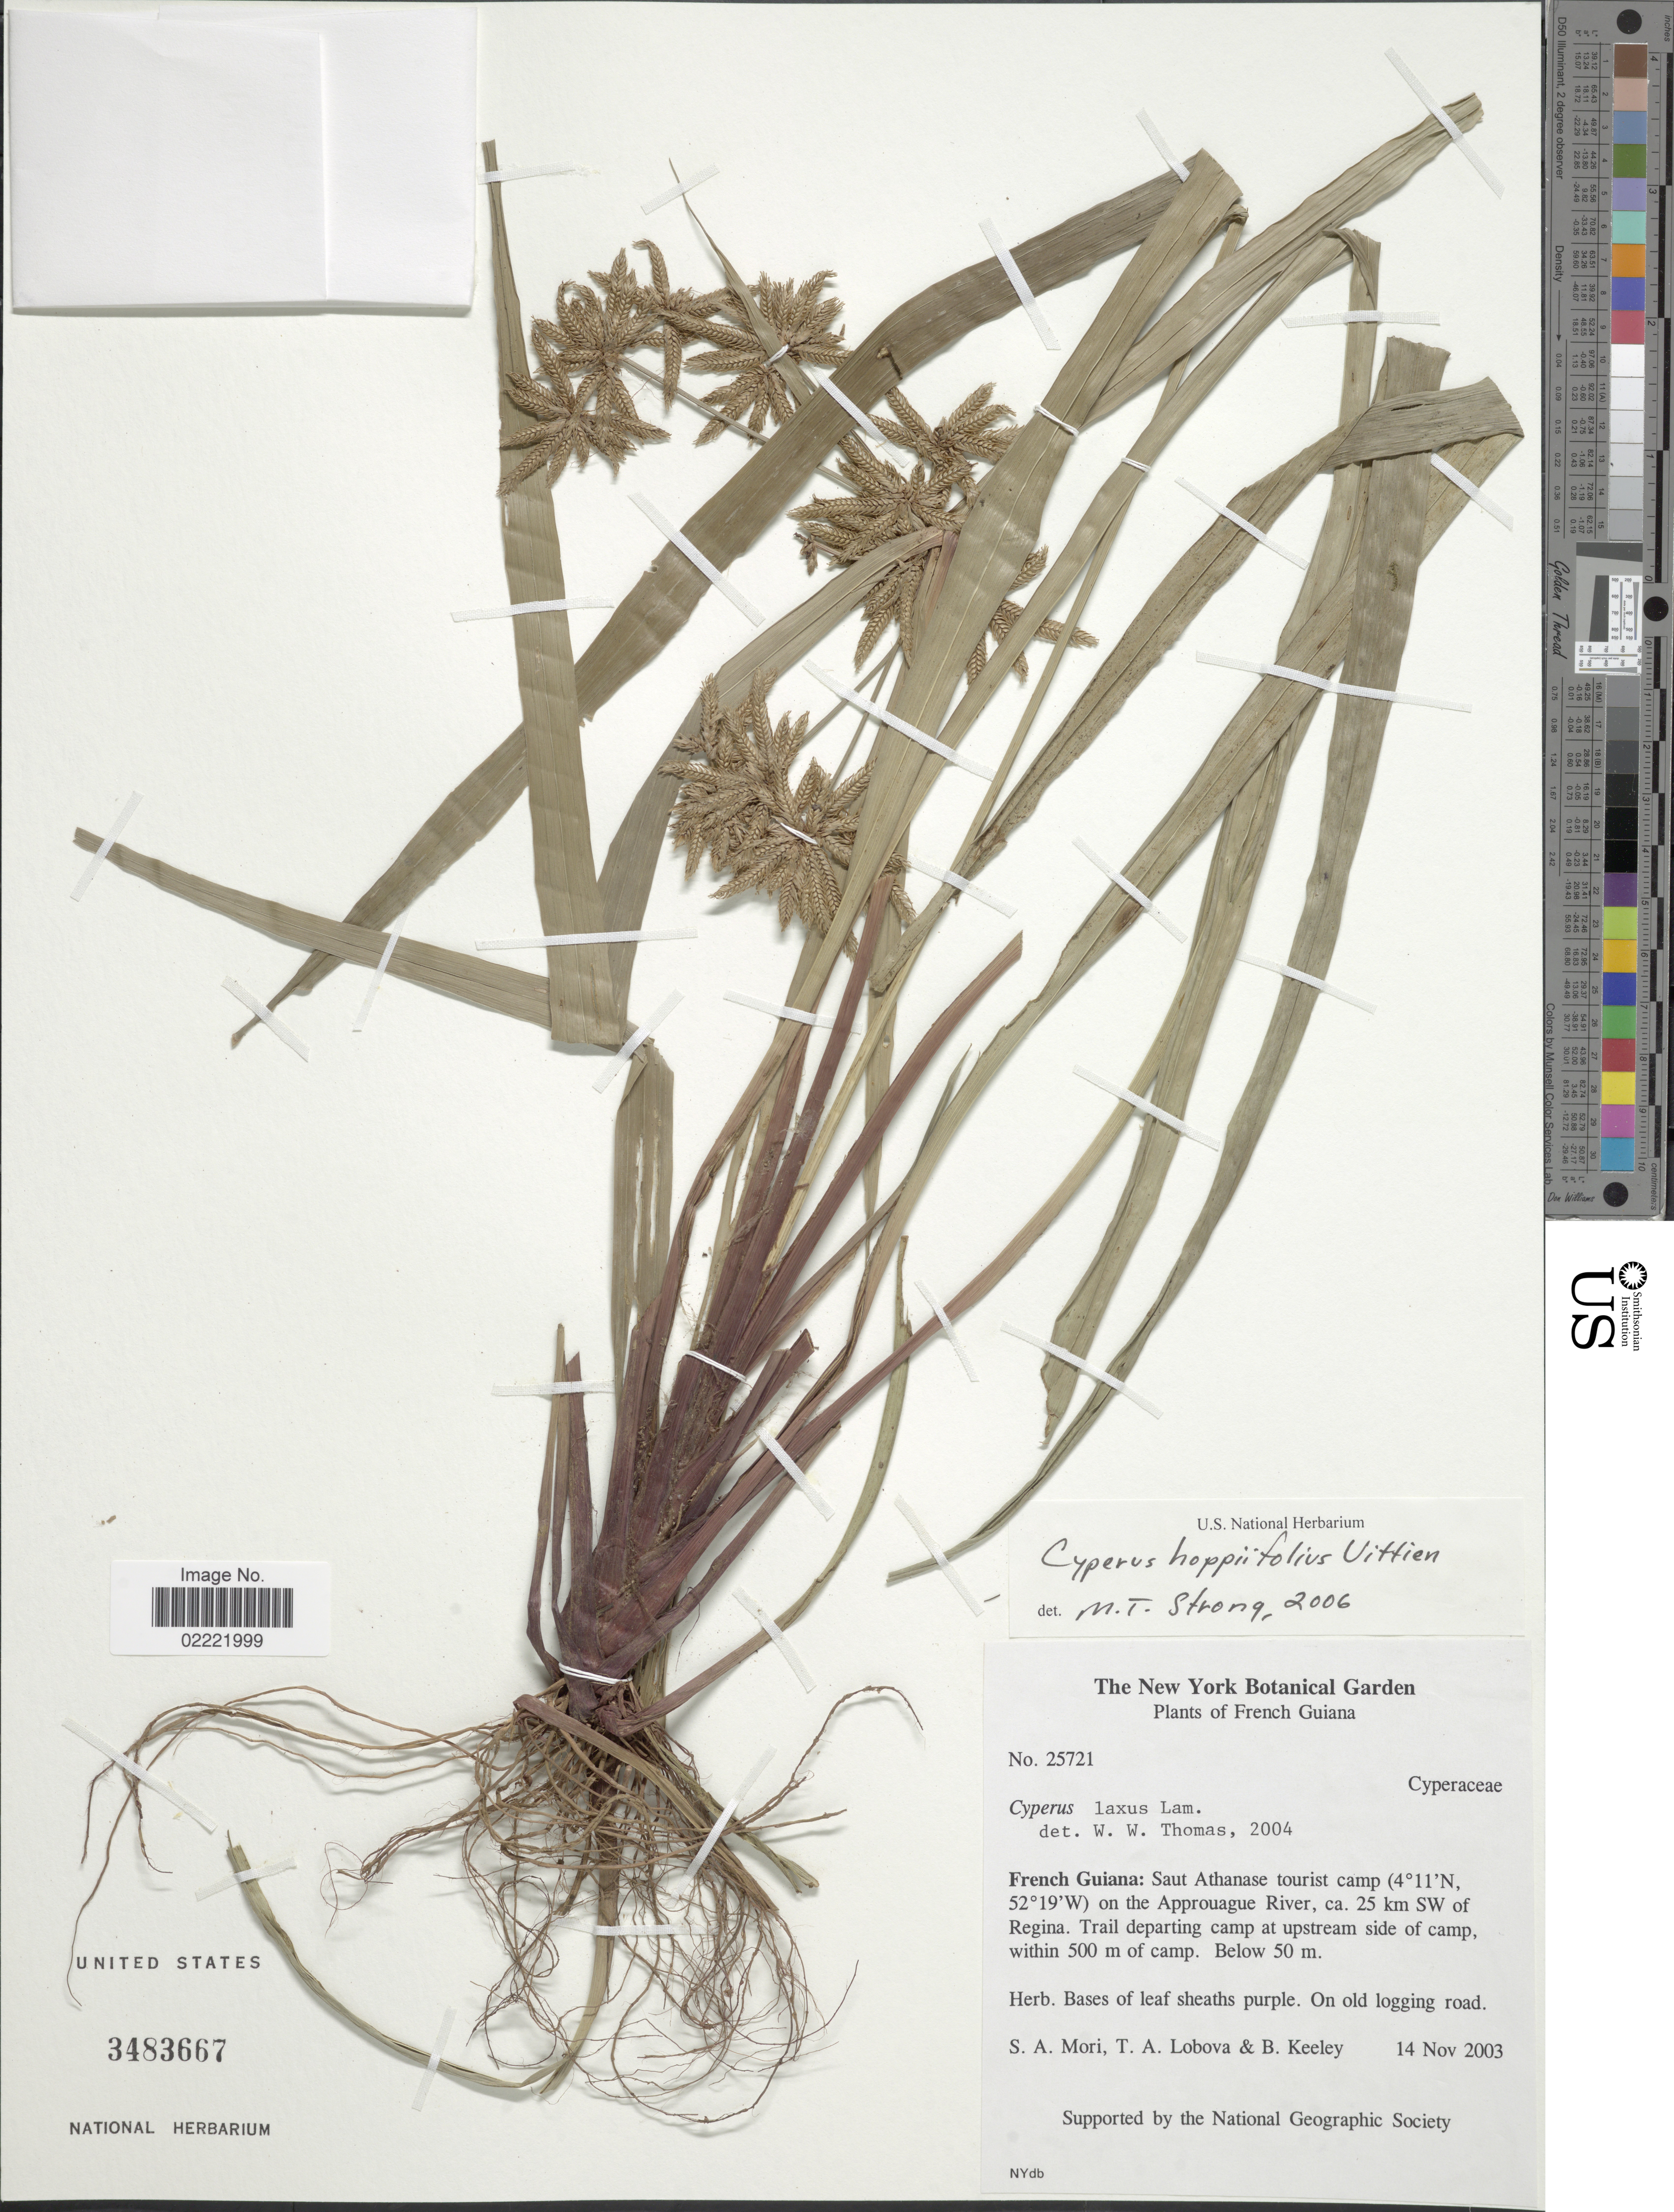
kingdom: Plantae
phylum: Tracheophyta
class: Liliopsida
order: Poales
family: Cyperaceae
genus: Cyperus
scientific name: Cyperus altsonii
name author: Kük.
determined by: Strong, Mark T., (BOT), Smithsonian Institution - National Museum of Natural History (UNITED STATES)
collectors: S. Mori, T. Lobova & B. W. Keeley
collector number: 25721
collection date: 2003-11-14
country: French Guiana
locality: South Athanase tourist camp, on the Approugae River, ca. 25 km SW of Regina, trail departing camp at upstream side of camp, within 500 m of camp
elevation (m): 50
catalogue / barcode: US 3483667